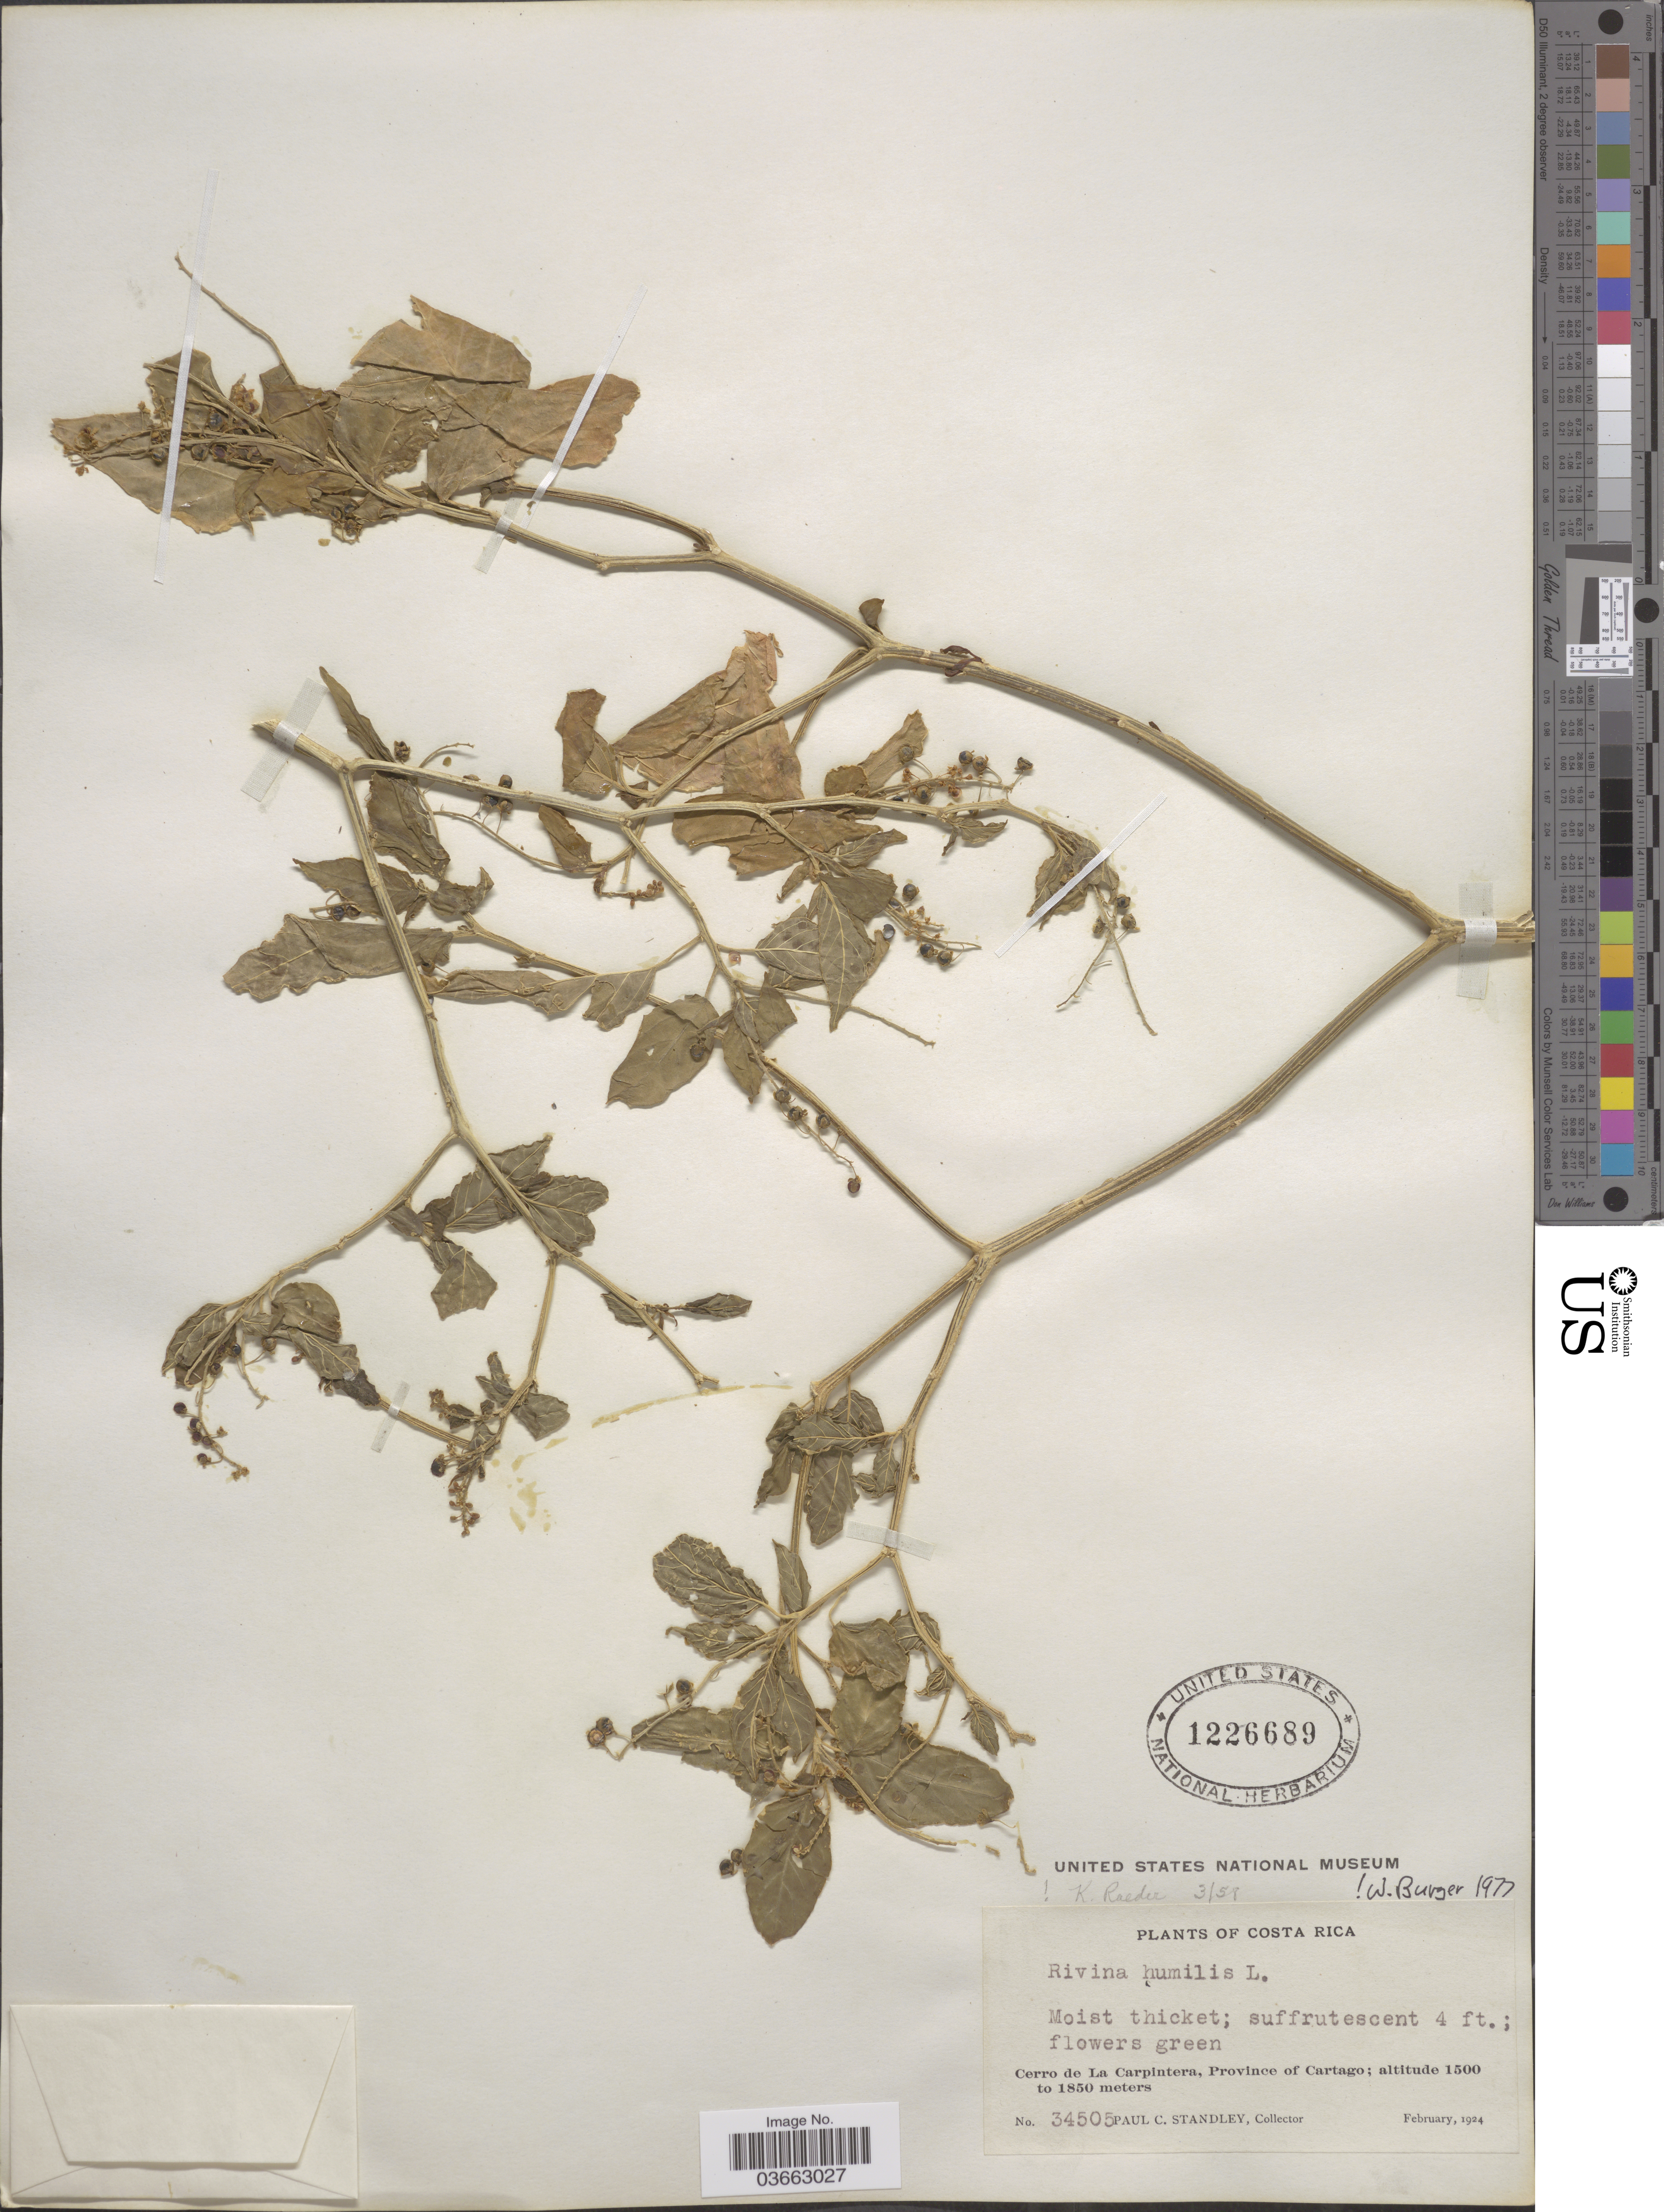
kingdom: Plantae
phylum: Tracheophyta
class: Magnoliopsida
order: Caryophyllales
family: Phytolaccaceae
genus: Rivina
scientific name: Rivina humilis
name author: L.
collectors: P. C. Standley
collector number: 34505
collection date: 1924-02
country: Costa Rica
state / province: Cartago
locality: Cerro de La Carpintera.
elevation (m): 1500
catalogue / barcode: US 1226689